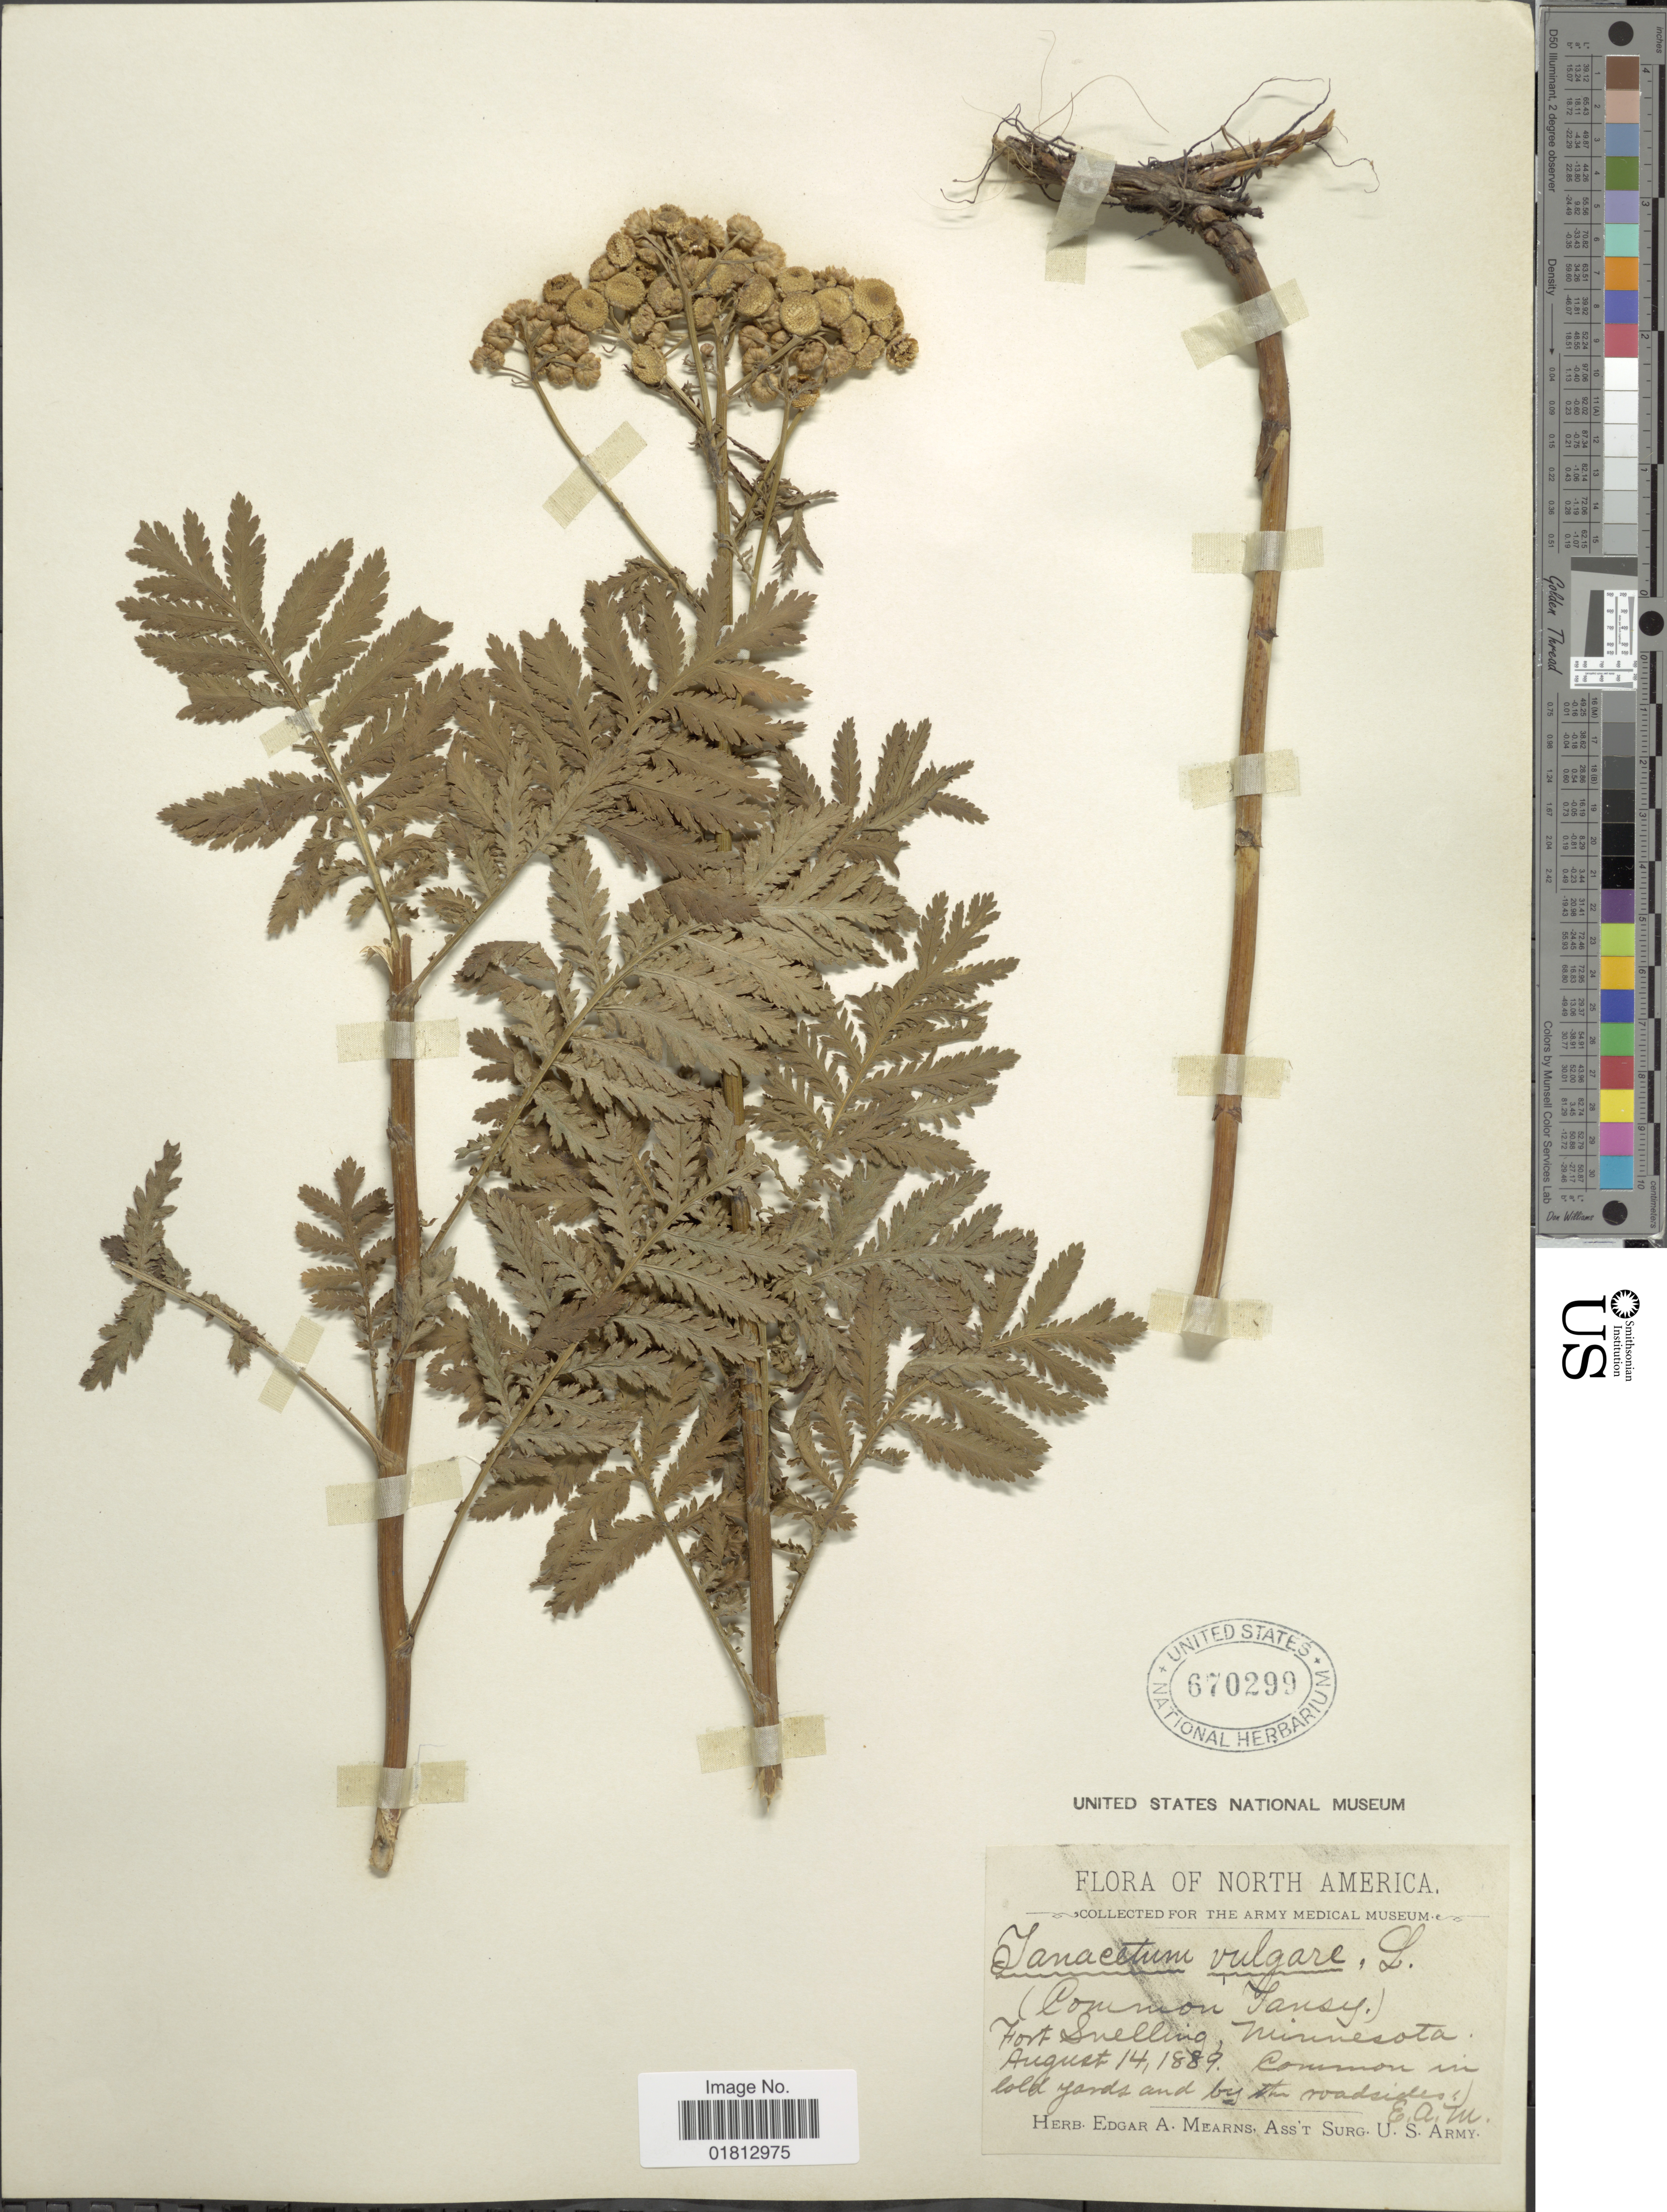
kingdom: Plantae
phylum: Tracheophyta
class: Magnoliopsida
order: Asterales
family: Asteraceae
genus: Tanacetum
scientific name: Tanacetum vulgare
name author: L.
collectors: E. A. Mearns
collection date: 1889-08-14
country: United States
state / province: Minnesota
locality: Fort Snelling, Minnesota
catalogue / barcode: US 670299